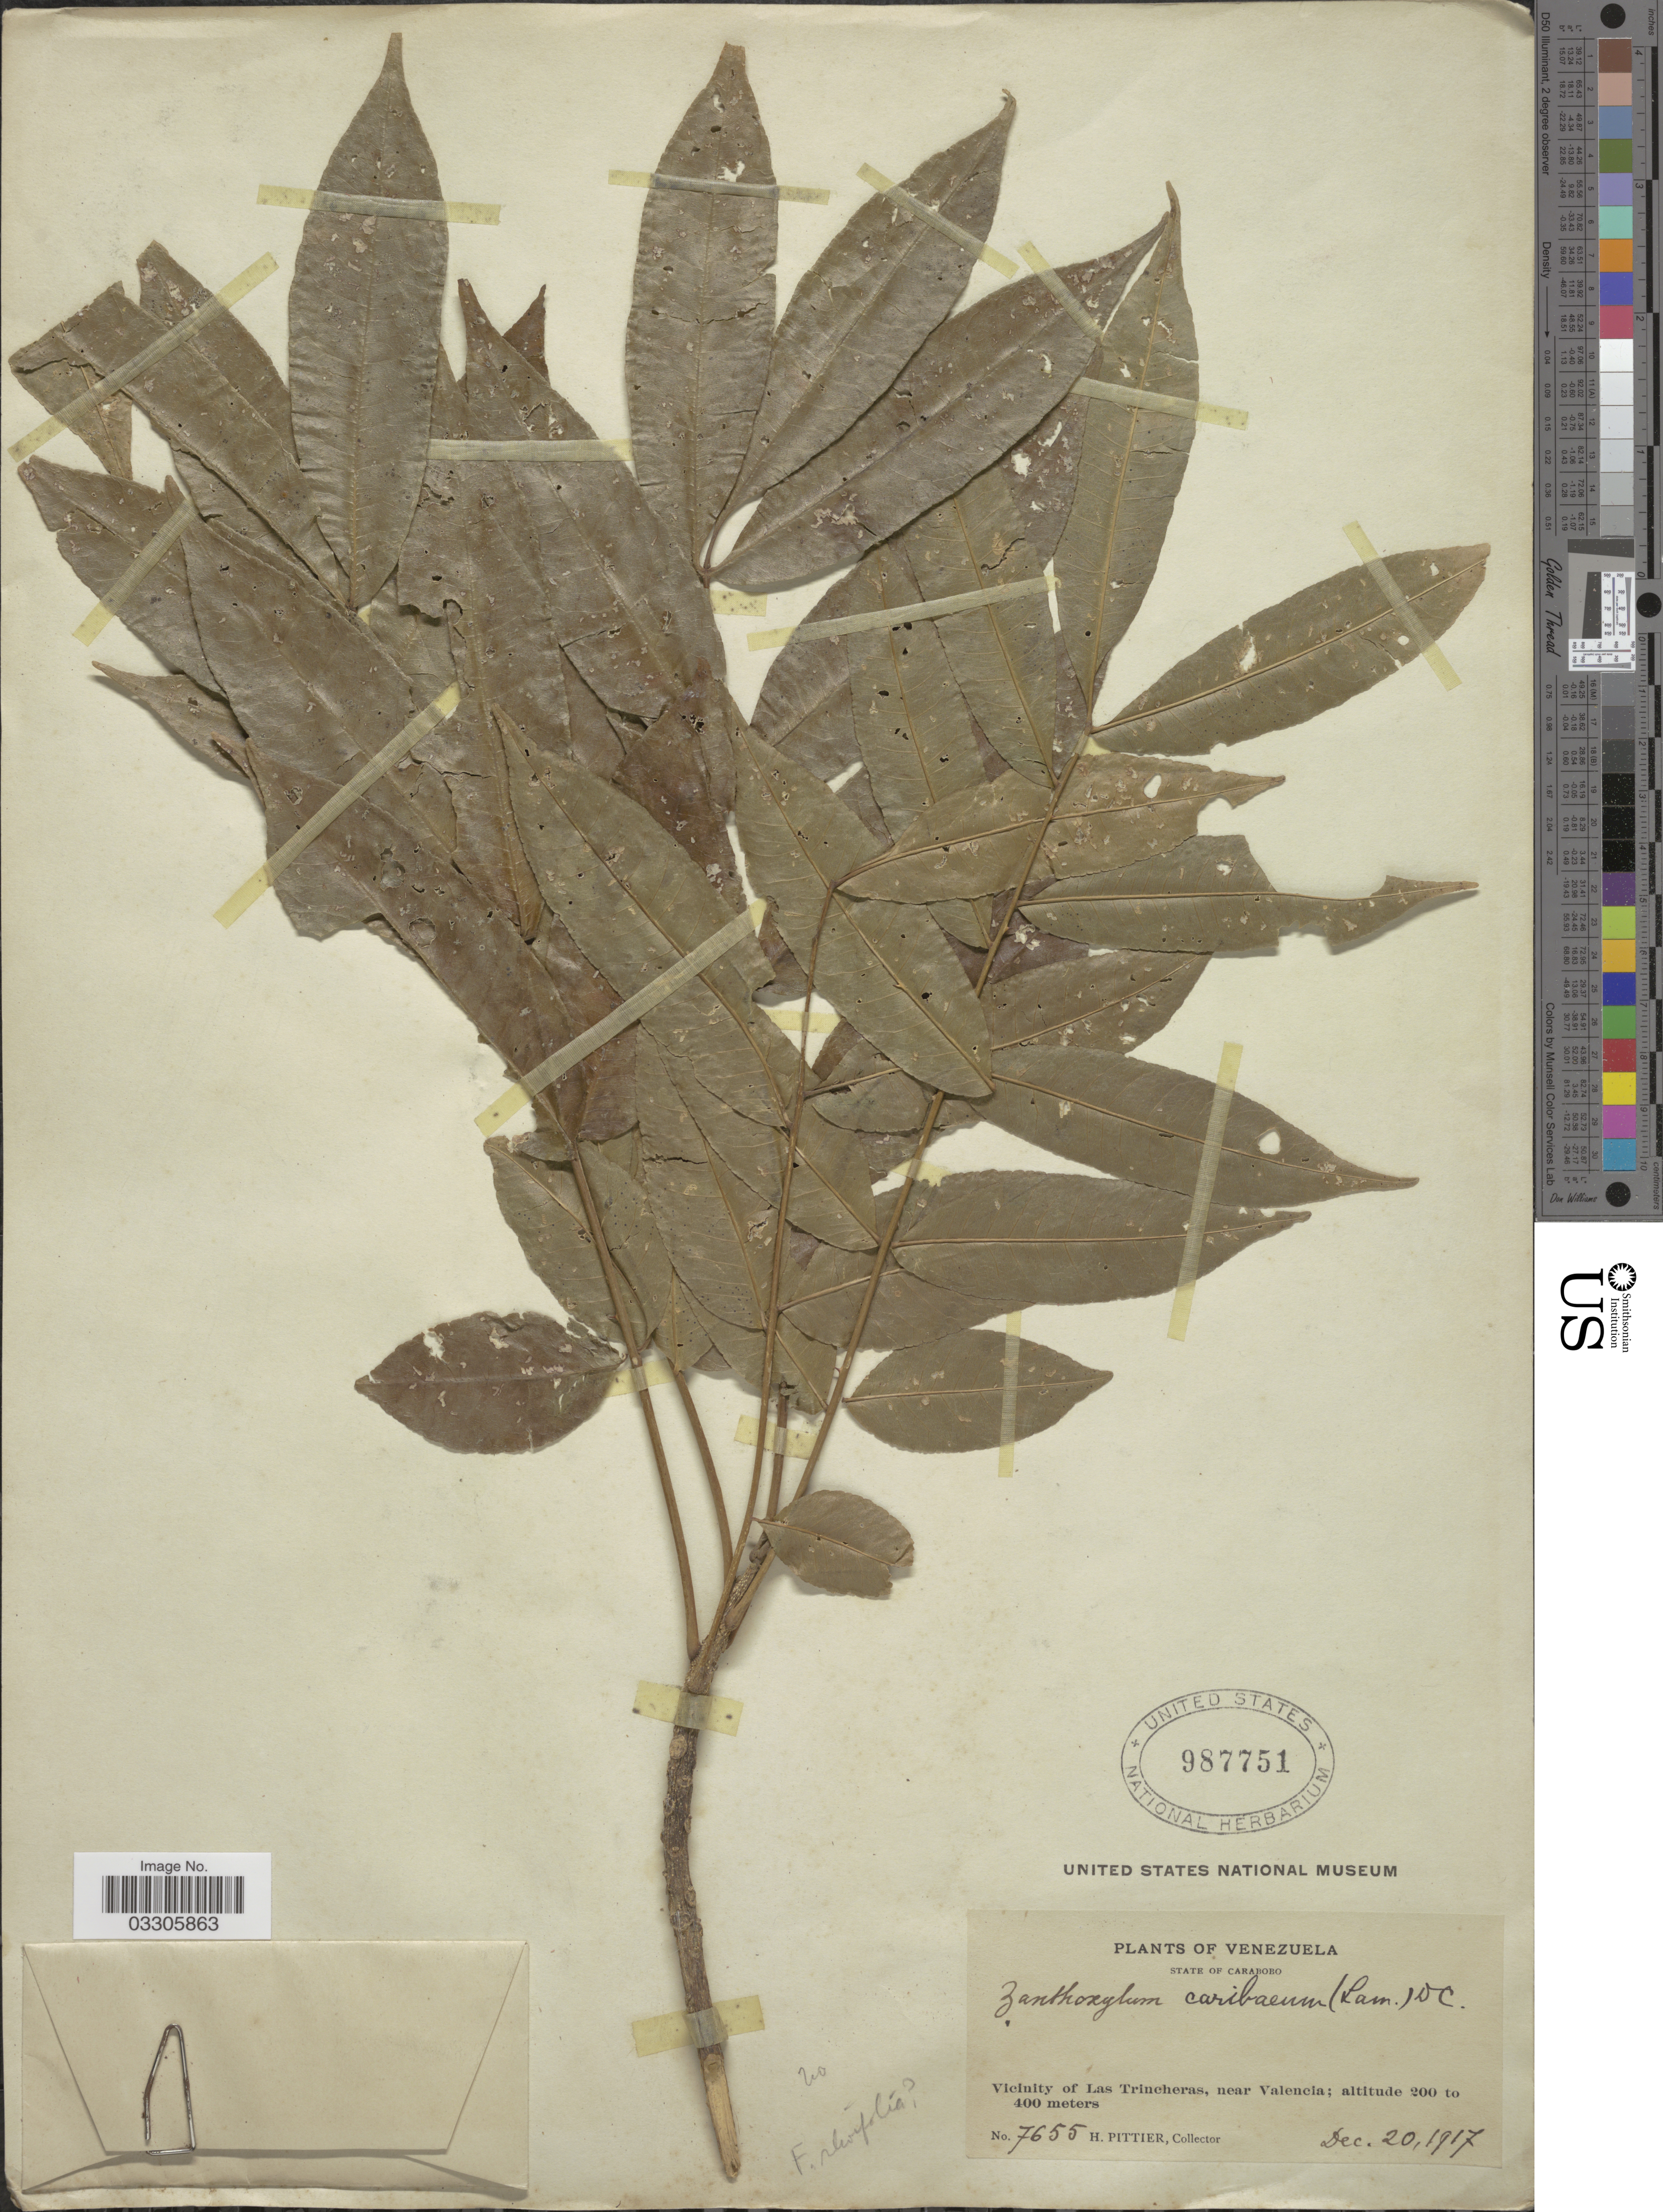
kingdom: Plantae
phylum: Tracheophyta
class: Magnoliopsida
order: Sapindales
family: Rutaceae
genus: Zanthoxylum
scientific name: Zanthoxylum lenticulare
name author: Reynel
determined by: Londoño-Echeverri, Y.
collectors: H. F. Pittier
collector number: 7655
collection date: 1917-12-20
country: Venezuela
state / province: Carabobo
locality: Vicinity of Las Trincheras, near Valencia.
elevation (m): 200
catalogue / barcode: US 987751